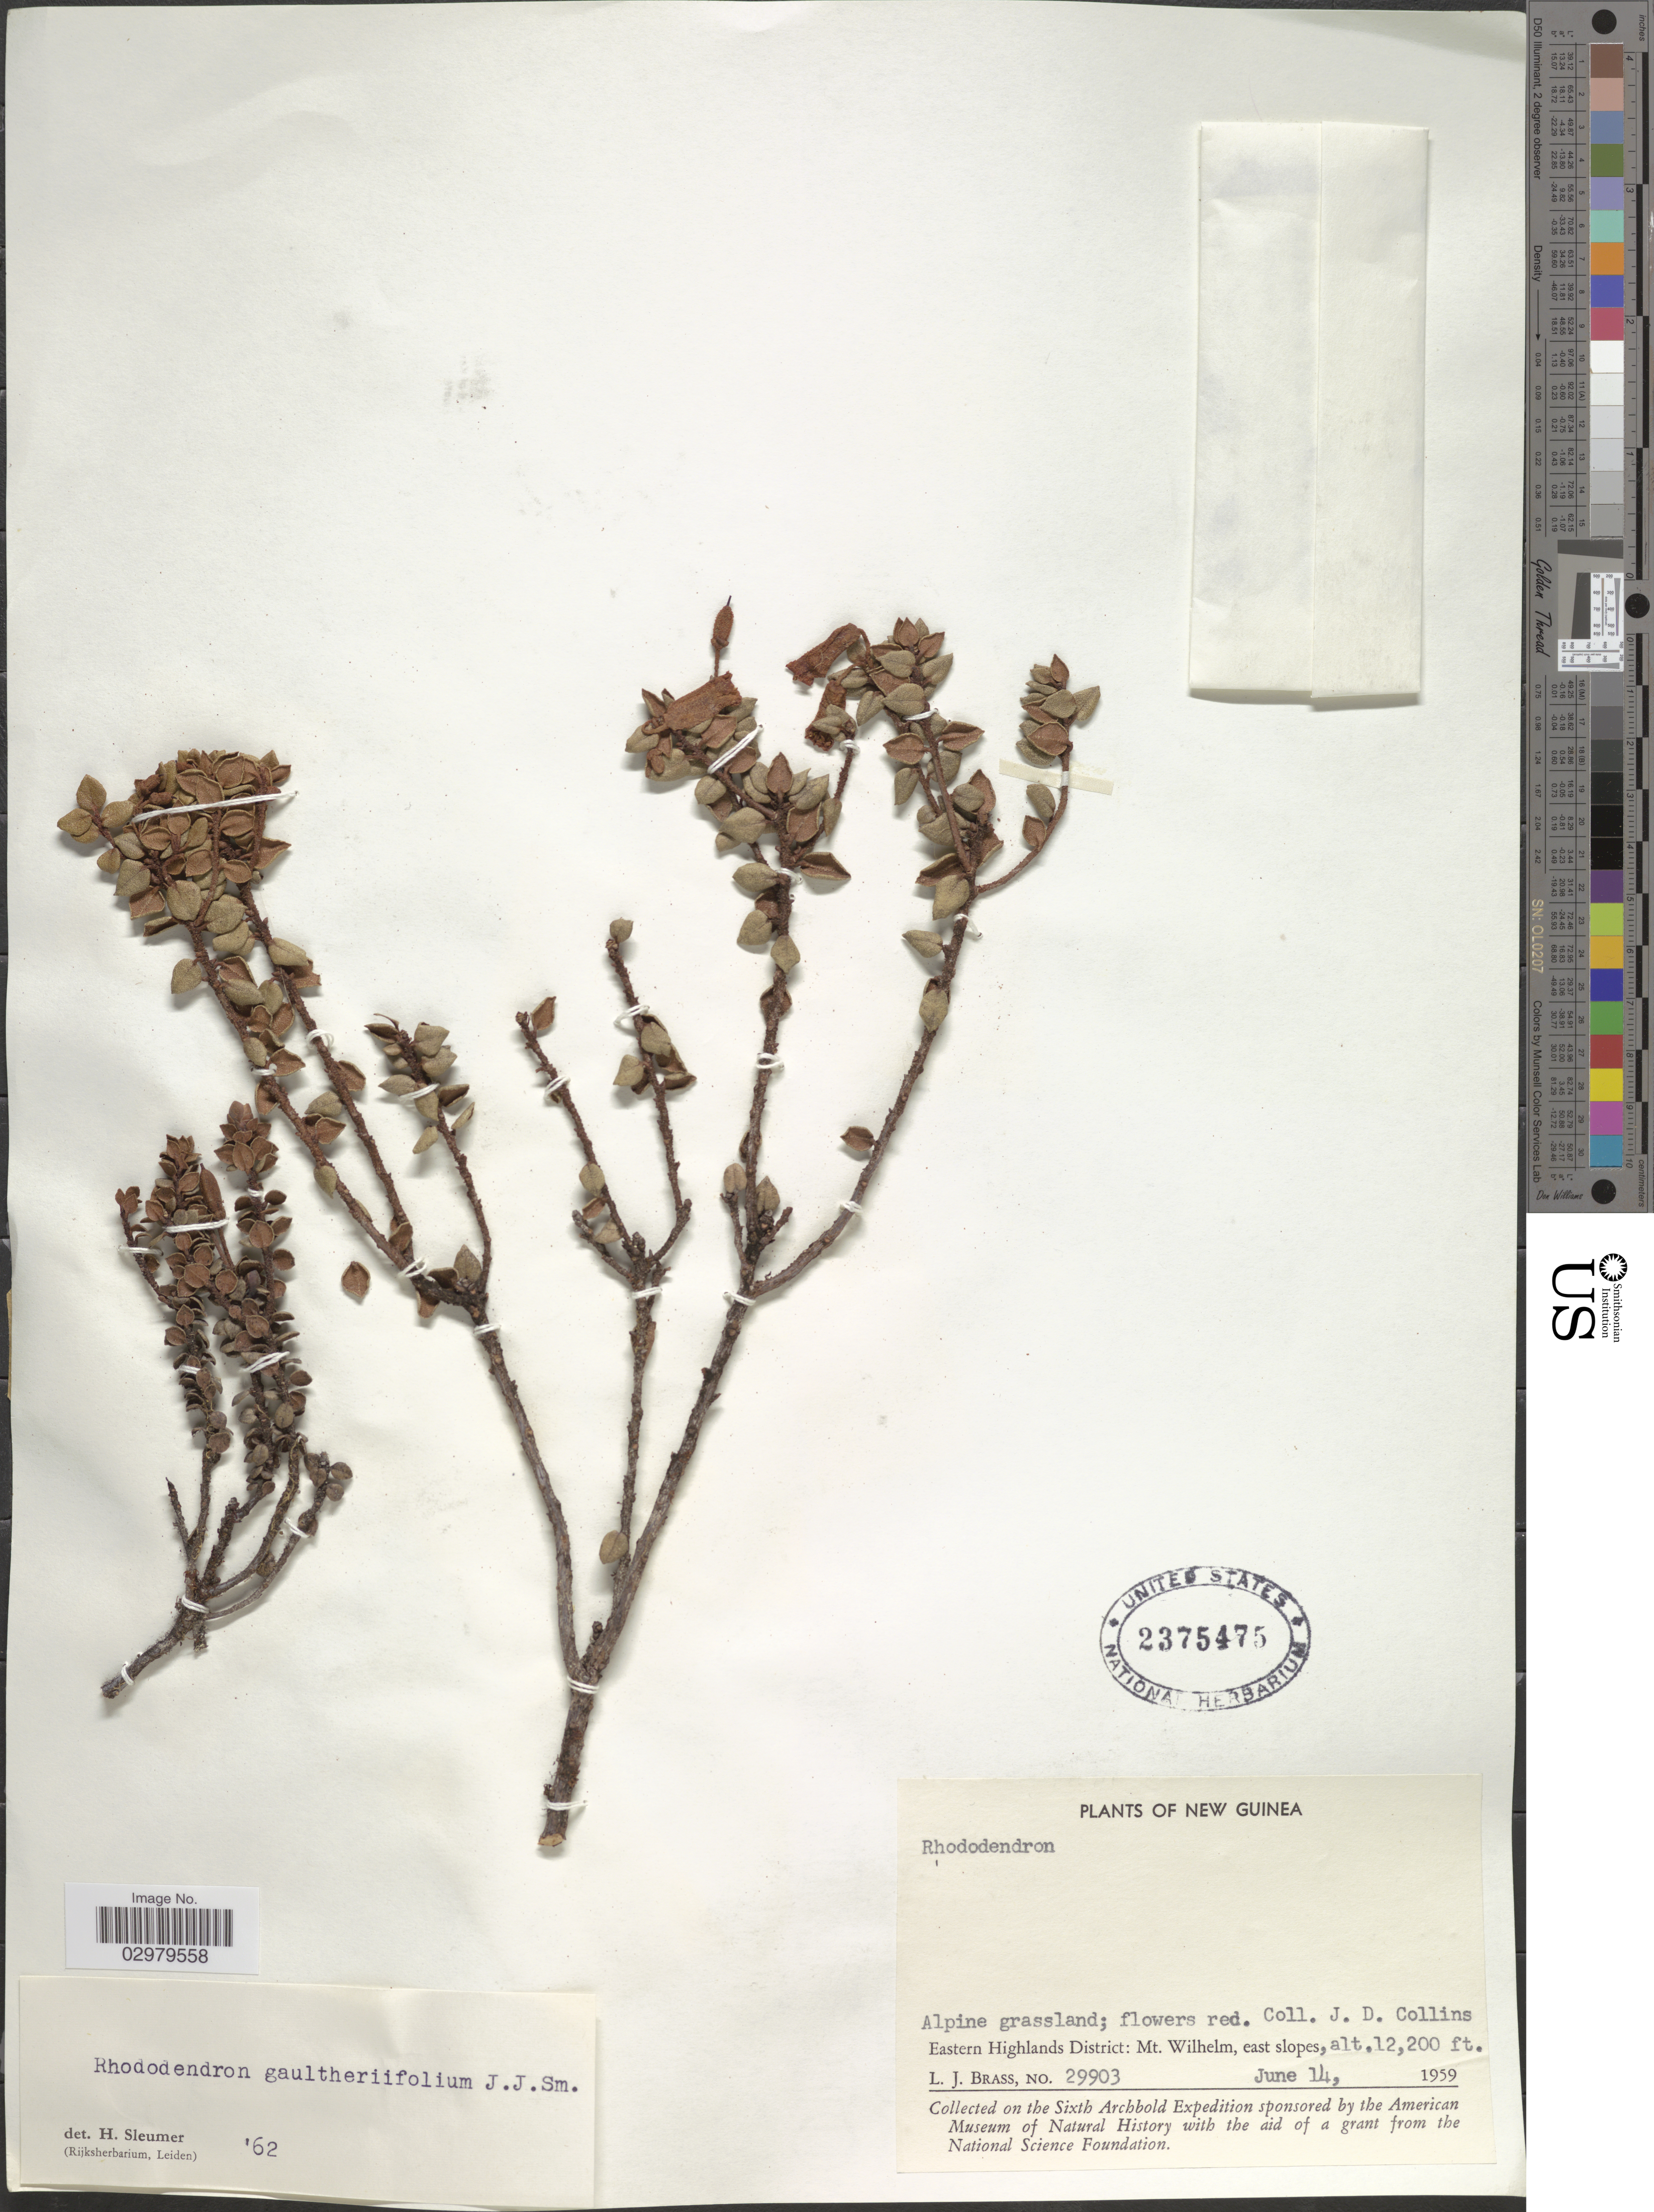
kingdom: Plantae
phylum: Tracheophyta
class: Magnoliopsida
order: Ericales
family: Ericaceae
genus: Rhododendron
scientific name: Rhododendron gaultheriifolium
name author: J.J. Sm.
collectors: L. J. Brass & J. Collins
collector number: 29903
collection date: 1959-06-14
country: Papua New Guinea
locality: New Guinea. Eastern Highlands District: Mt. Wilhelm, east slopes.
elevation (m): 37186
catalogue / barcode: US 2375475